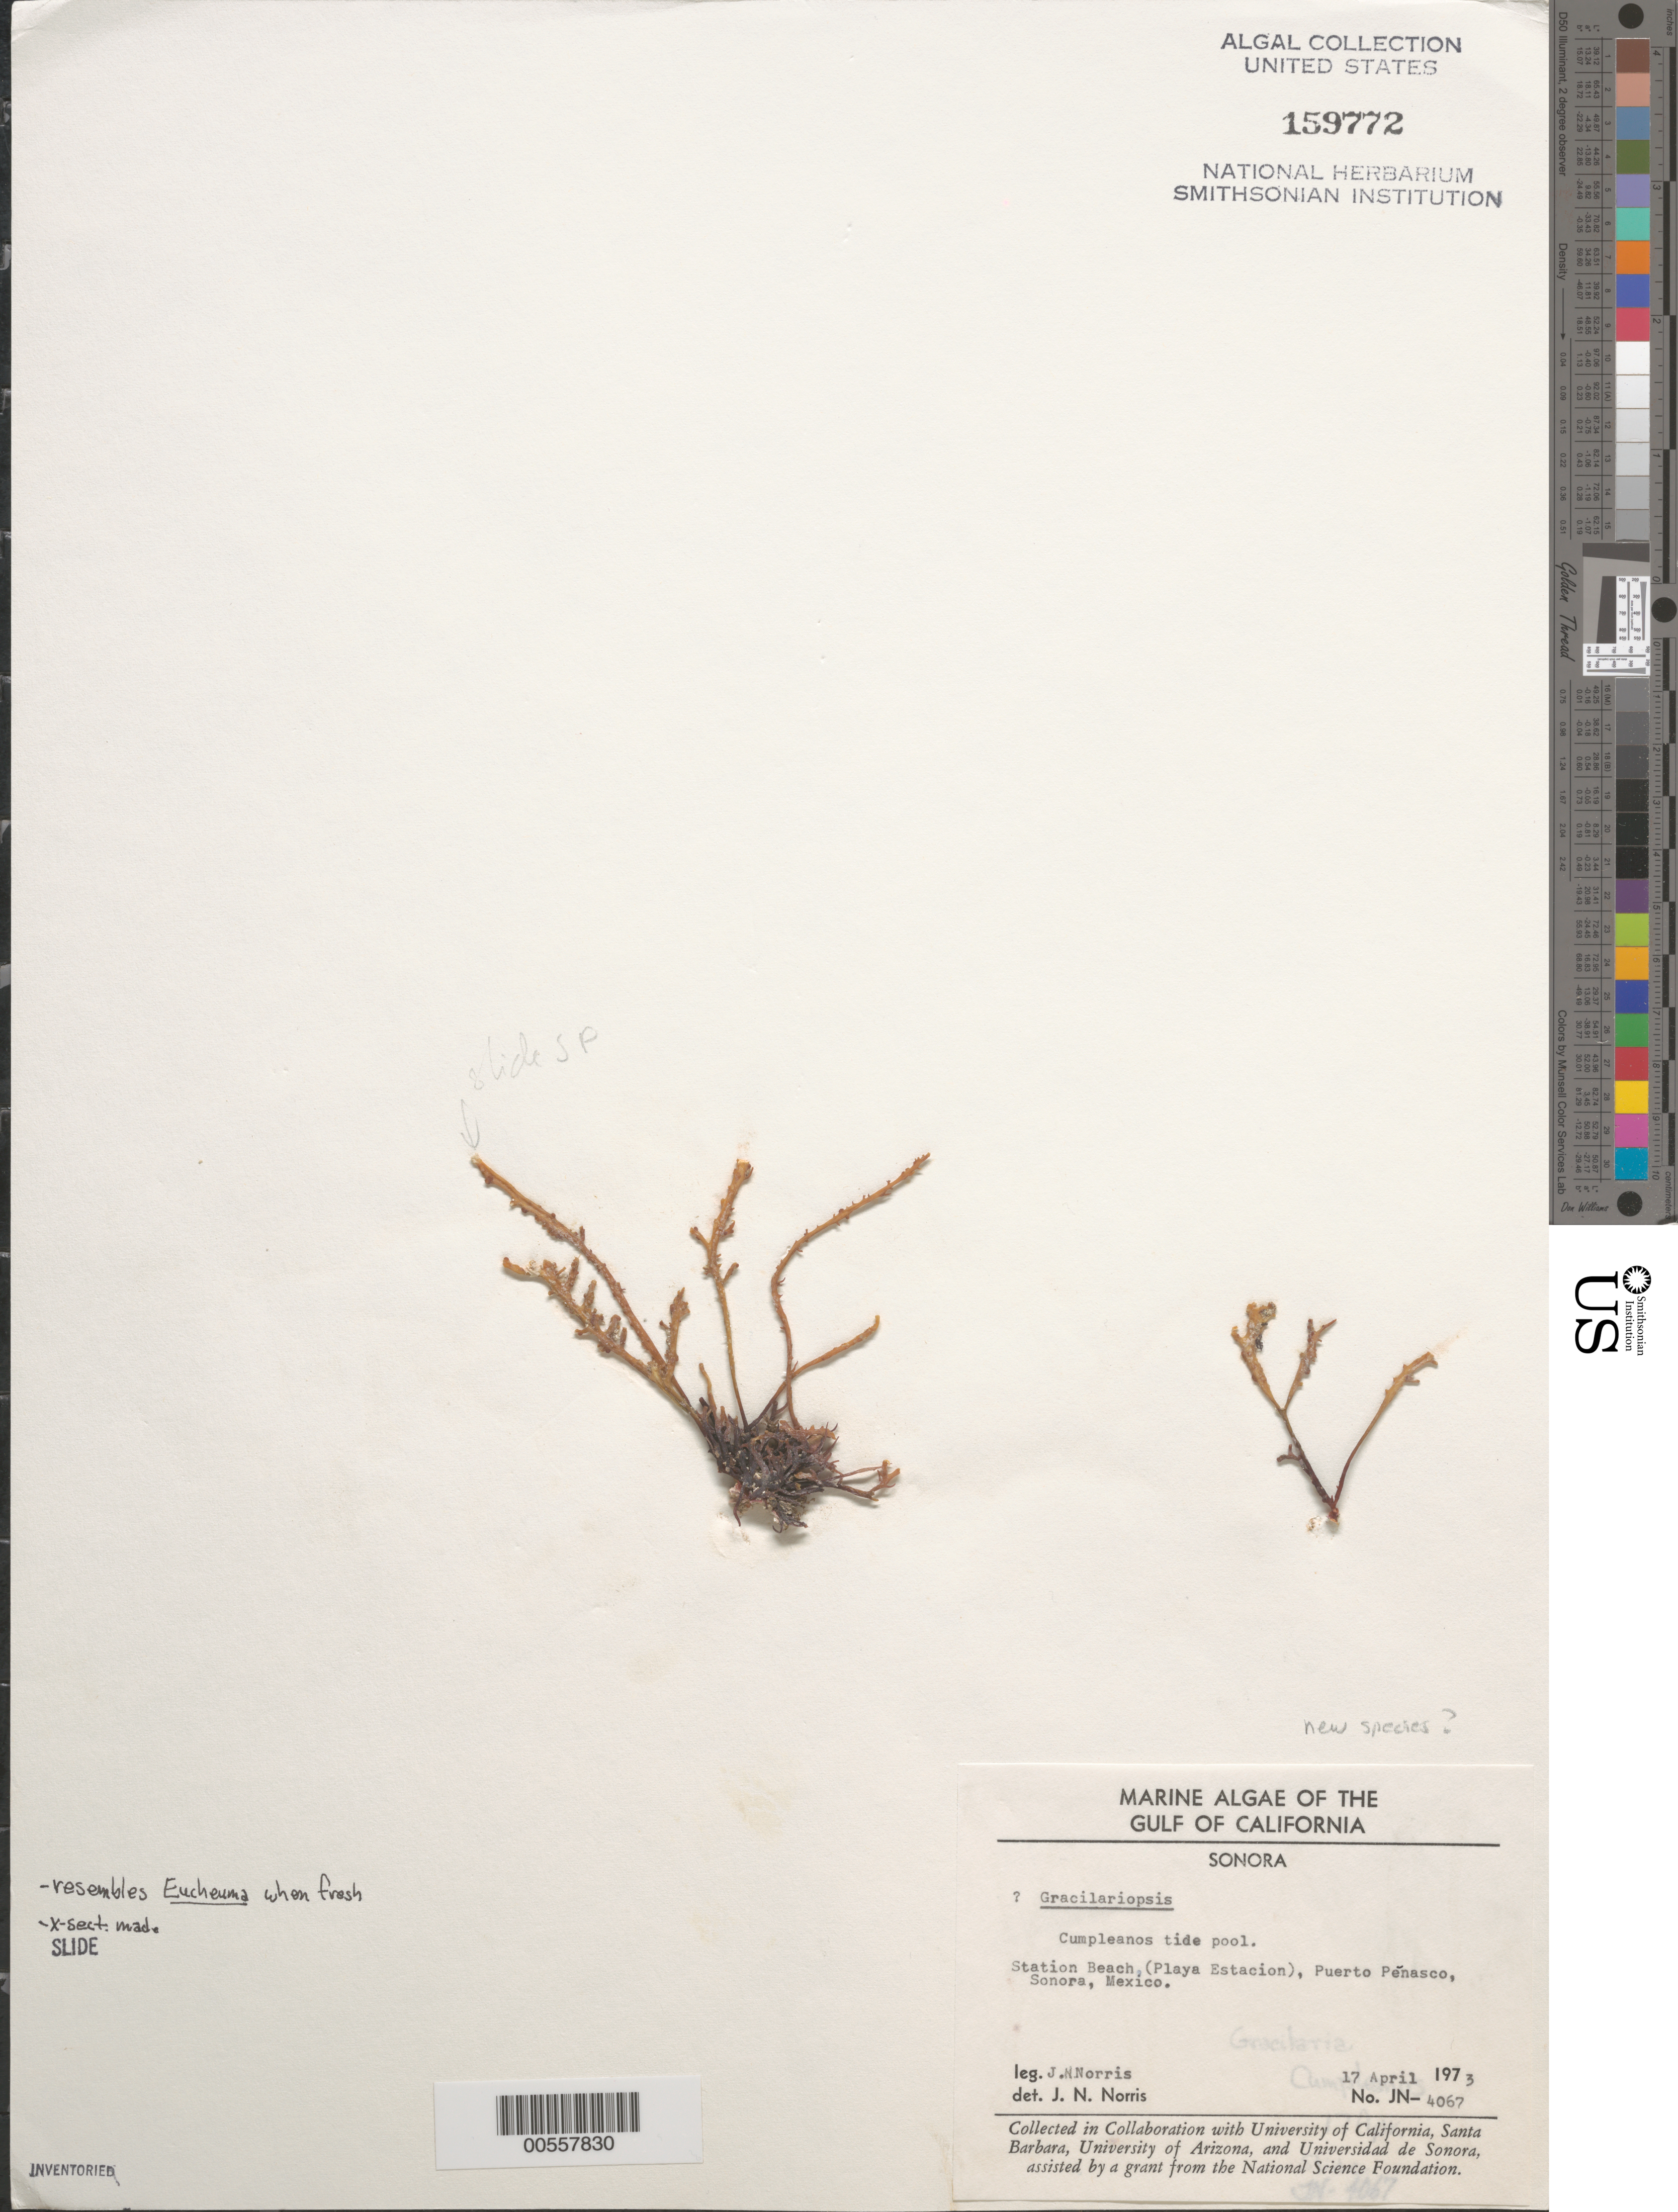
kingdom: Plantae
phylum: Rhodophyta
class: Florideophyceae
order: Gracilariales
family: Gracilariaceae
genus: Gracilariopsis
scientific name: Gracilariopsis sp.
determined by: Norris, James N.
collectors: J. N. Norris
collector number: JN-4067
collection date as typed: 17 Apr 1973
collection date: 1973-04-17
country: Mexico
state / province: Sonora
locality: Playa Estacion, Puerto Penasco, Cumpleanos tide pool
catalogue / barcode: US 159772